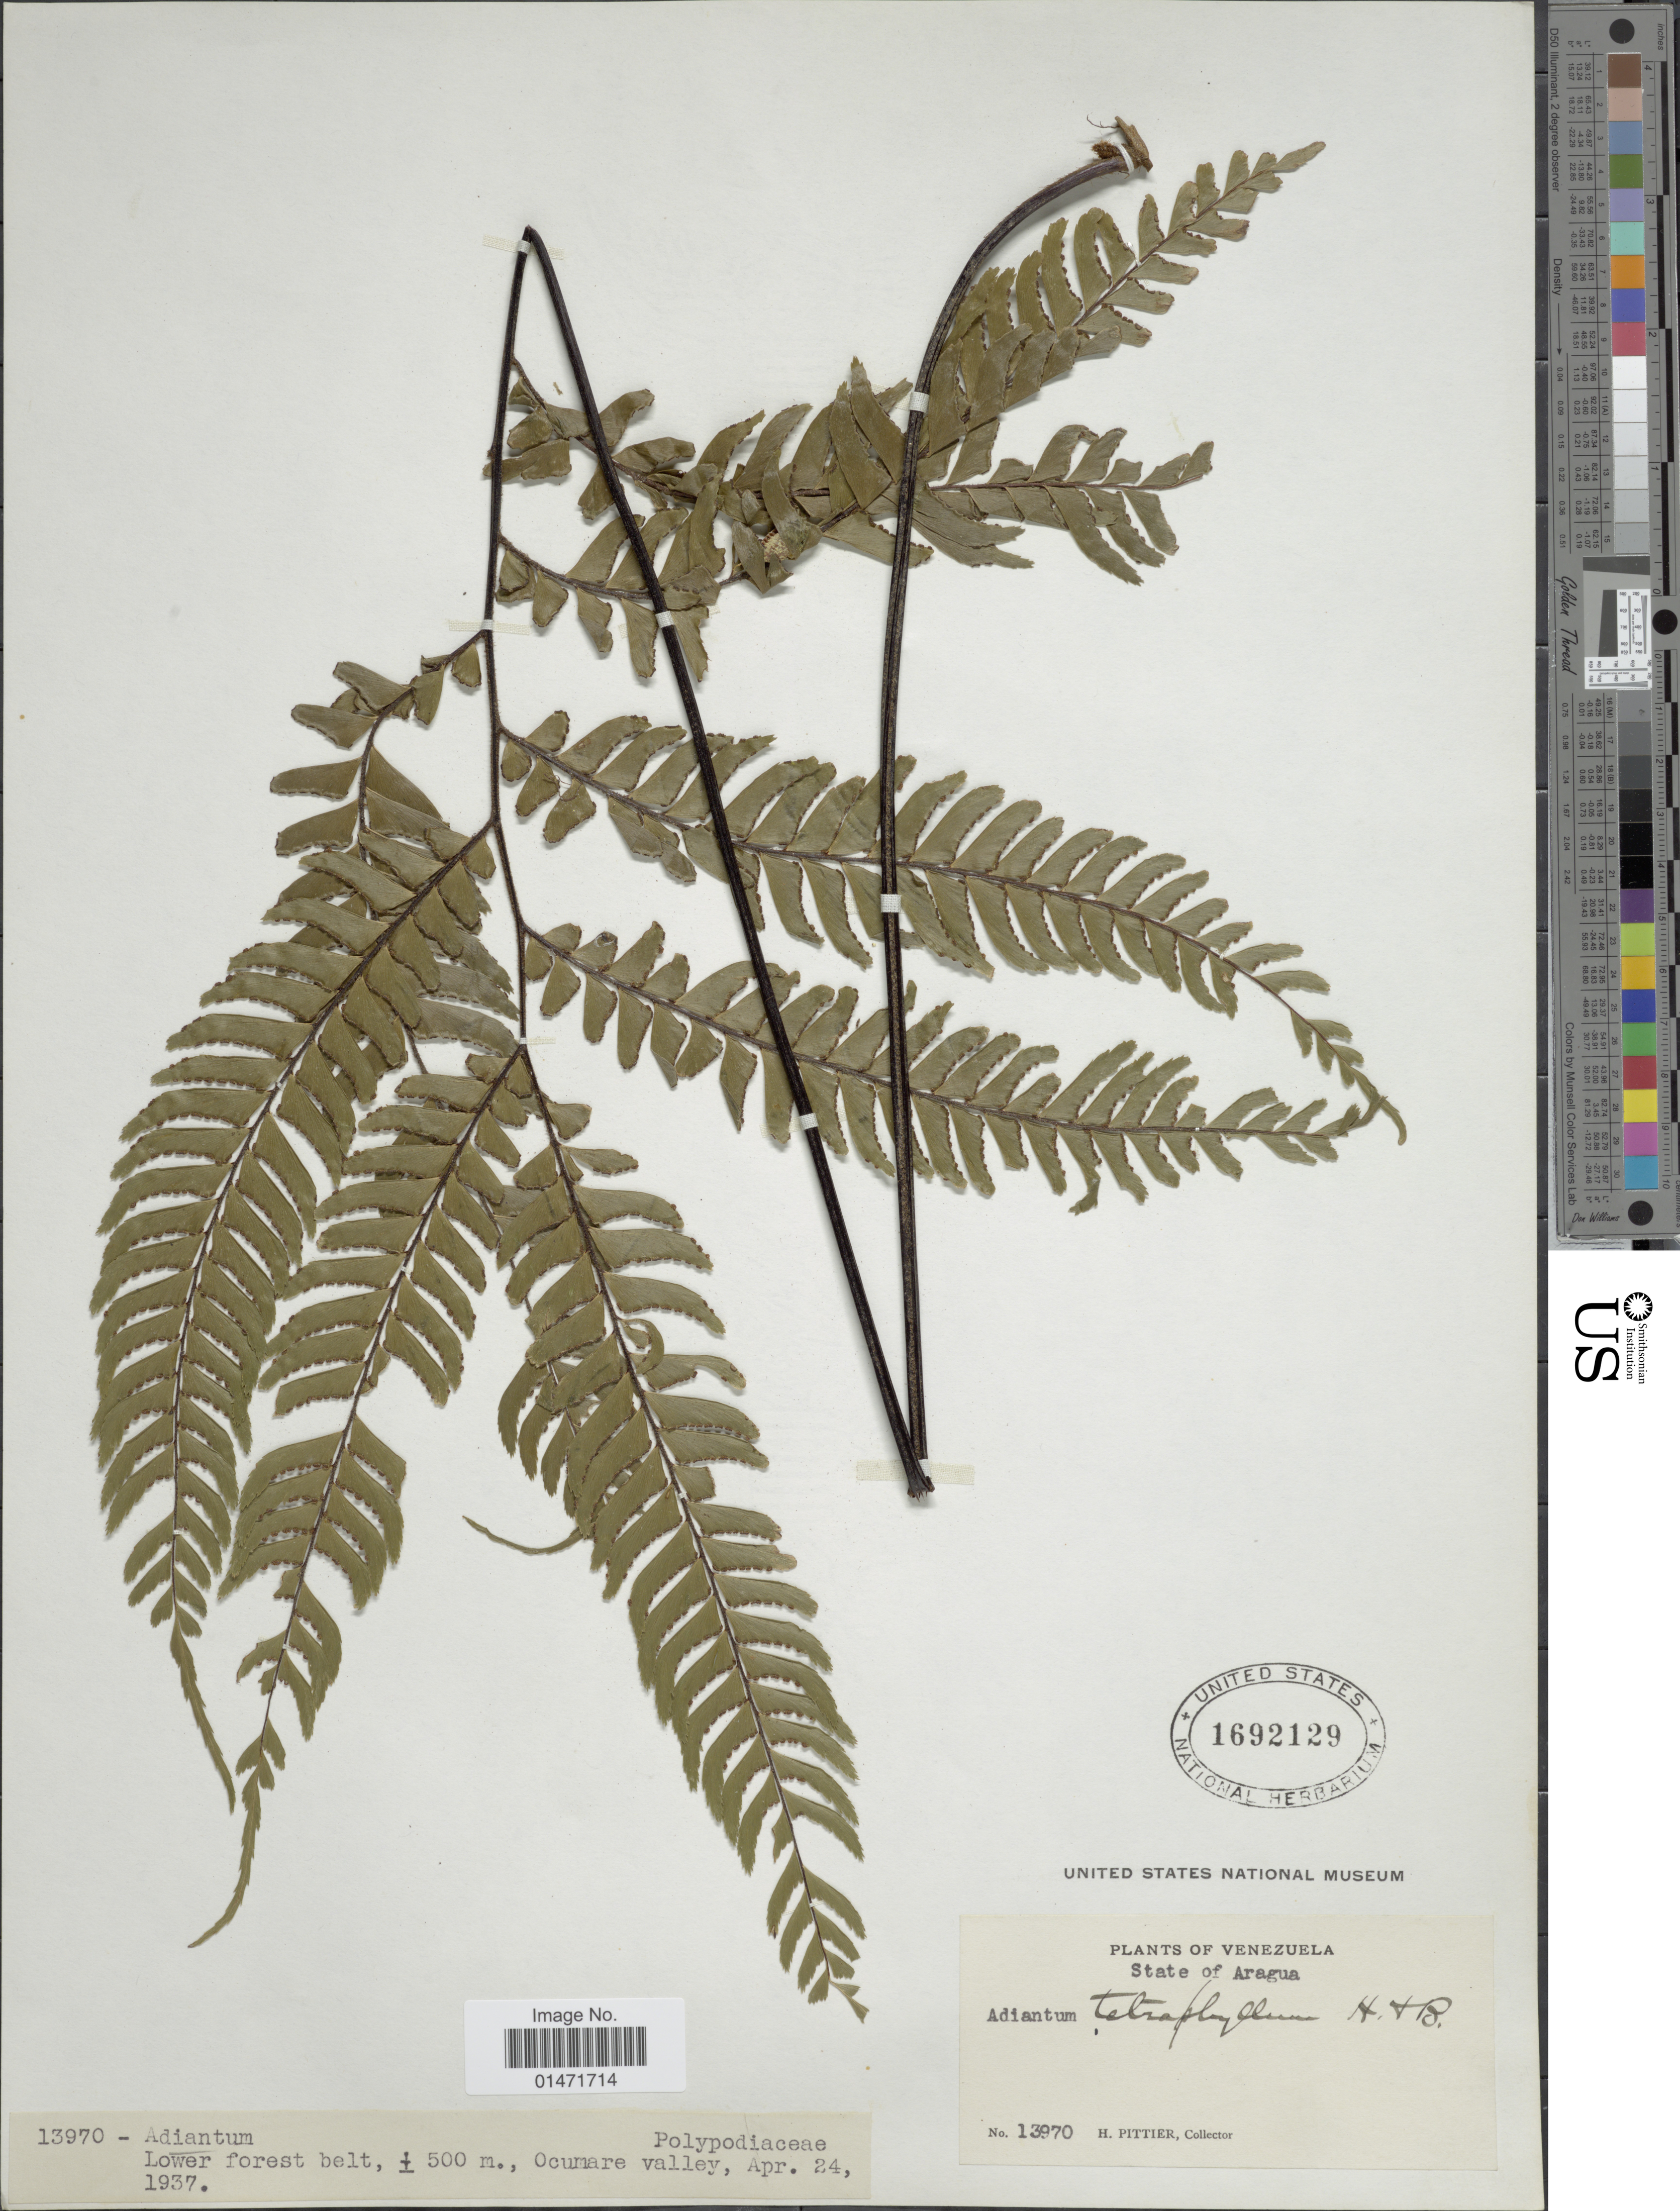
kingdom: Plantae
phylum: Tracheophyta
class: Polypodiopsida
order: Polypodiales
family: Pteridaceae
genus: Adiantum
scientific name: Adiantum tetraphyllum x A. villosum L.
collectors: H. F. Pittier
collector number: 13970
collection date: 1937-04-24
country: Venezuela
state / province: Aragua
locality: Ocumare valley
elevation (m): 500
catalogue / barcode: US 1692129